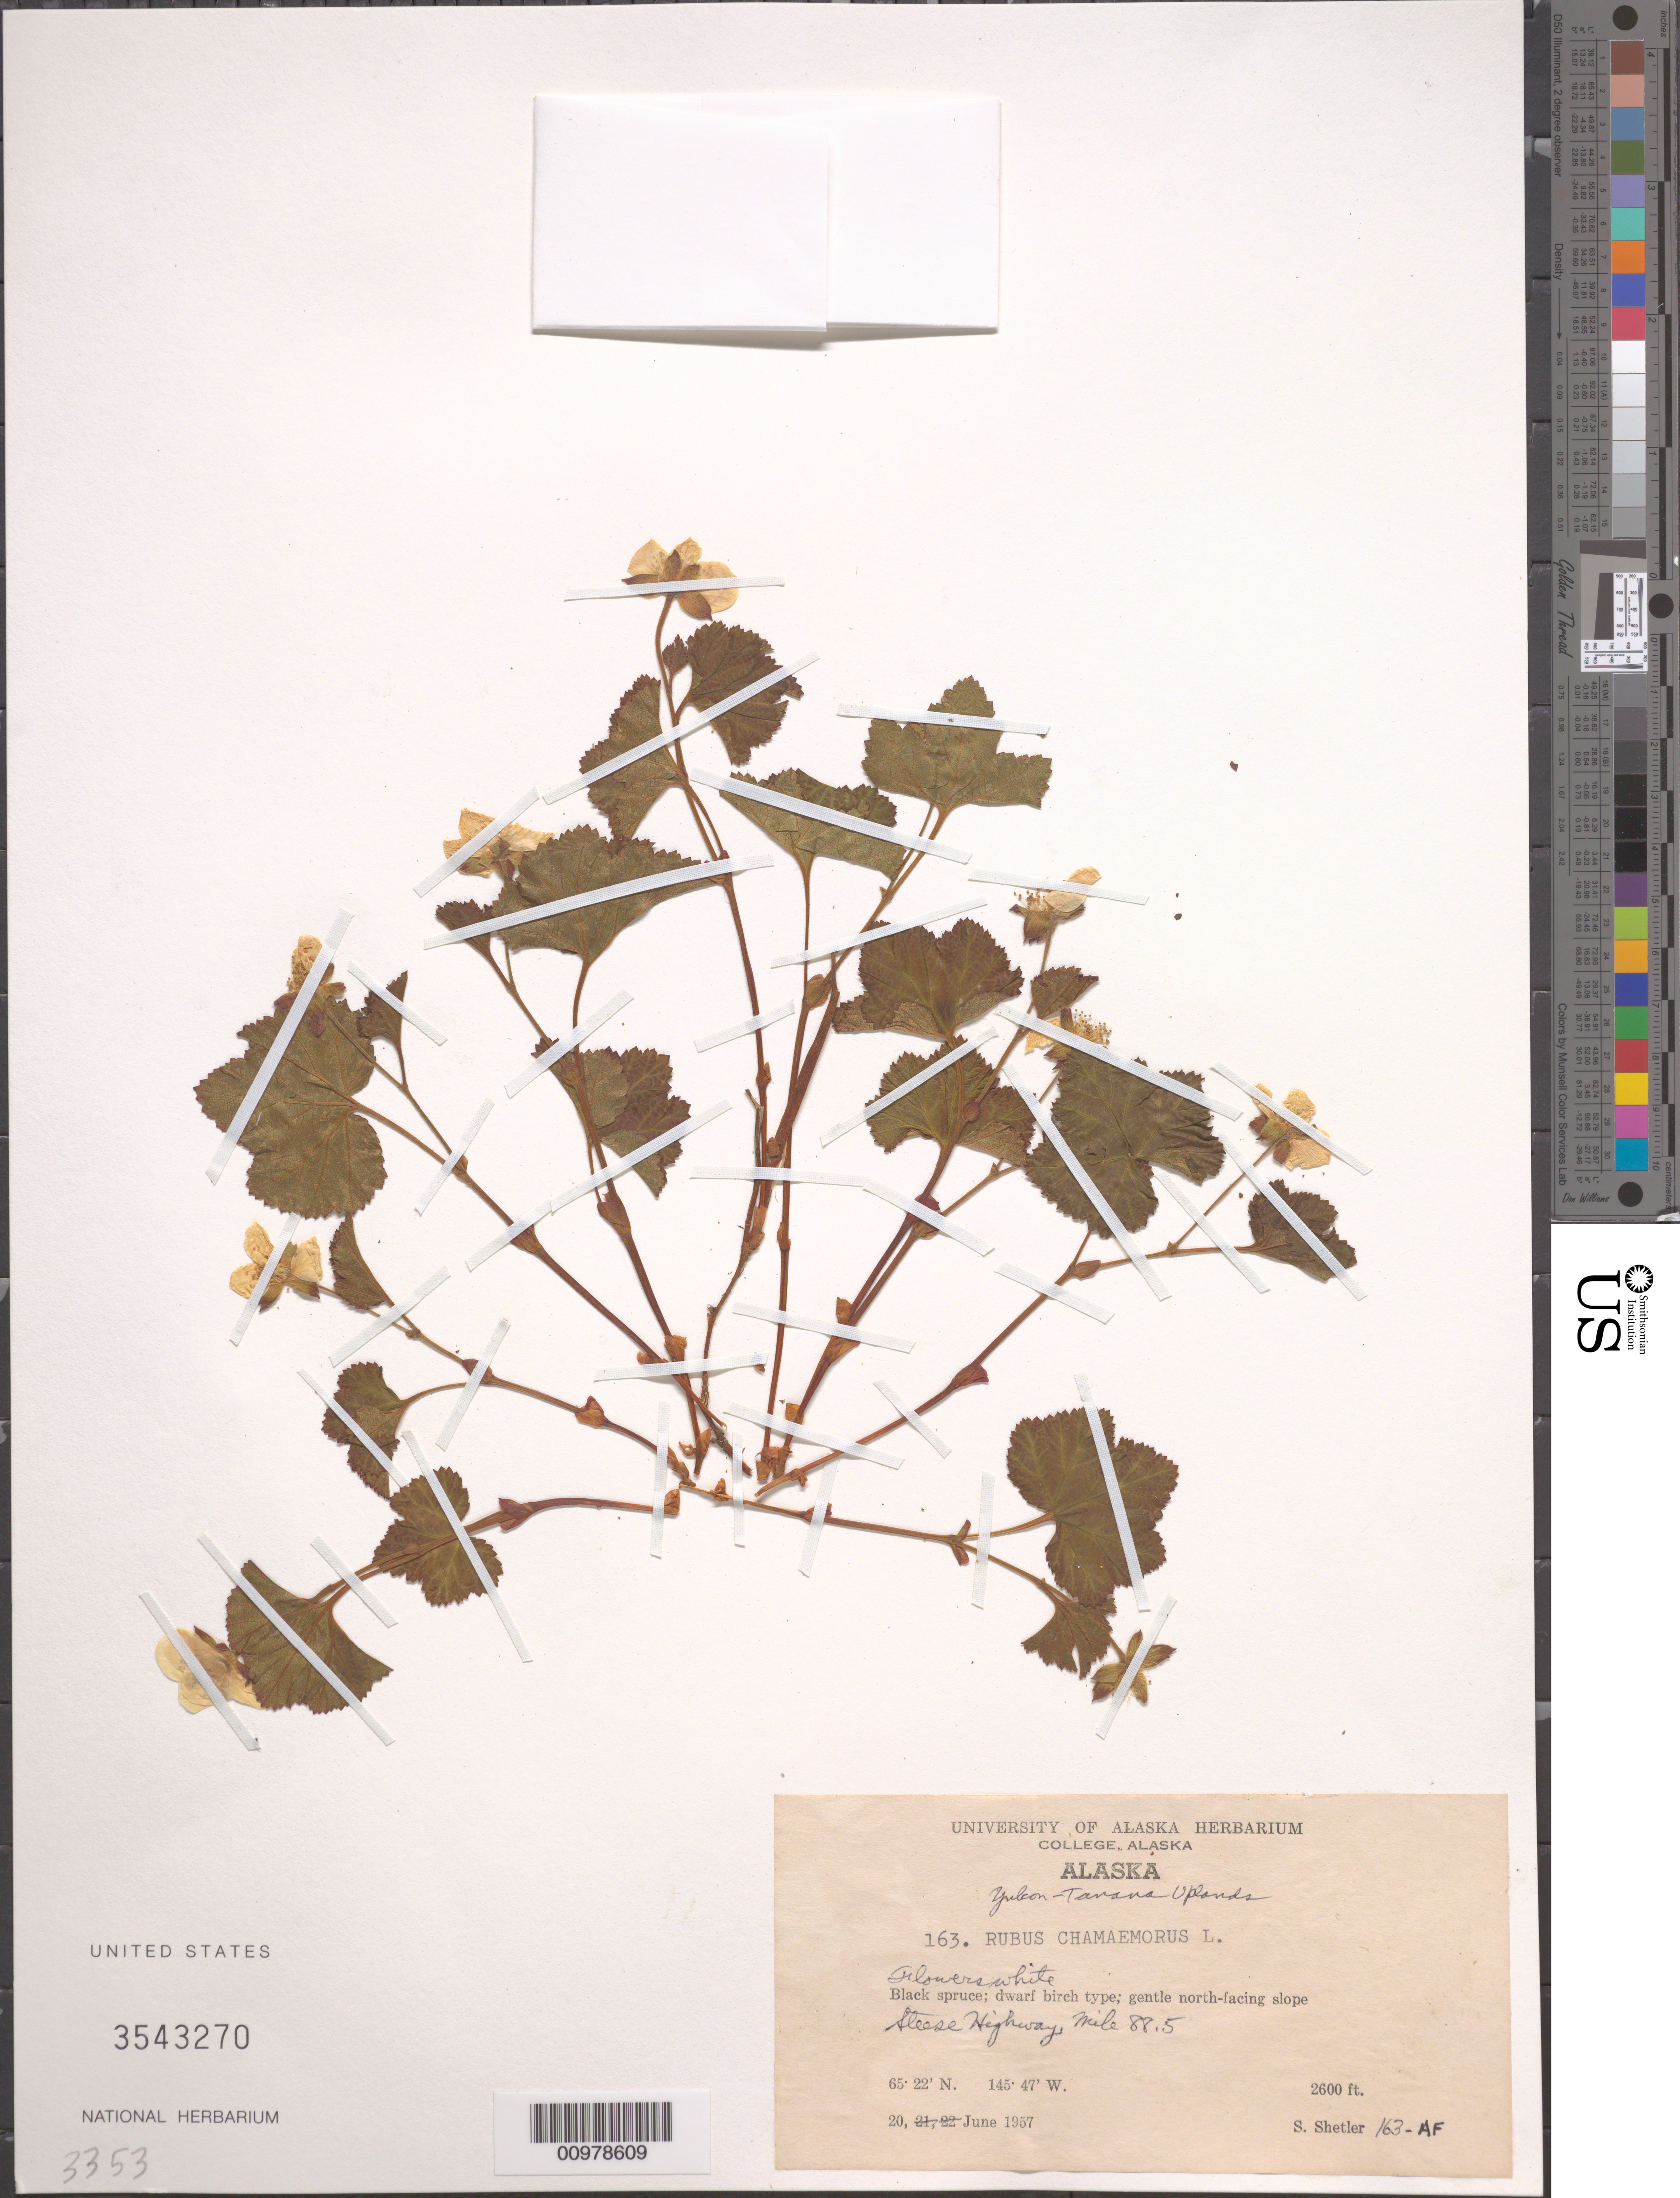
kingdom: Plantae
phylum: Tracheophyta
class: Magnoliopsida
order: Rosales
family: Rosaceae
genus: Rubus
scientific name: Rubus chamaemorus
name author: L.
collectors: S. Shetler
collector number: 163-AF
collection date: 1957-06-20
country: United States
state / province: Alaska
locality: Yukon-Tanana Uplands. Gentle north-facing slope. Steese Highway, Mile 88.5.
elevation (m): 792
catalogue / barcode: US 3543270